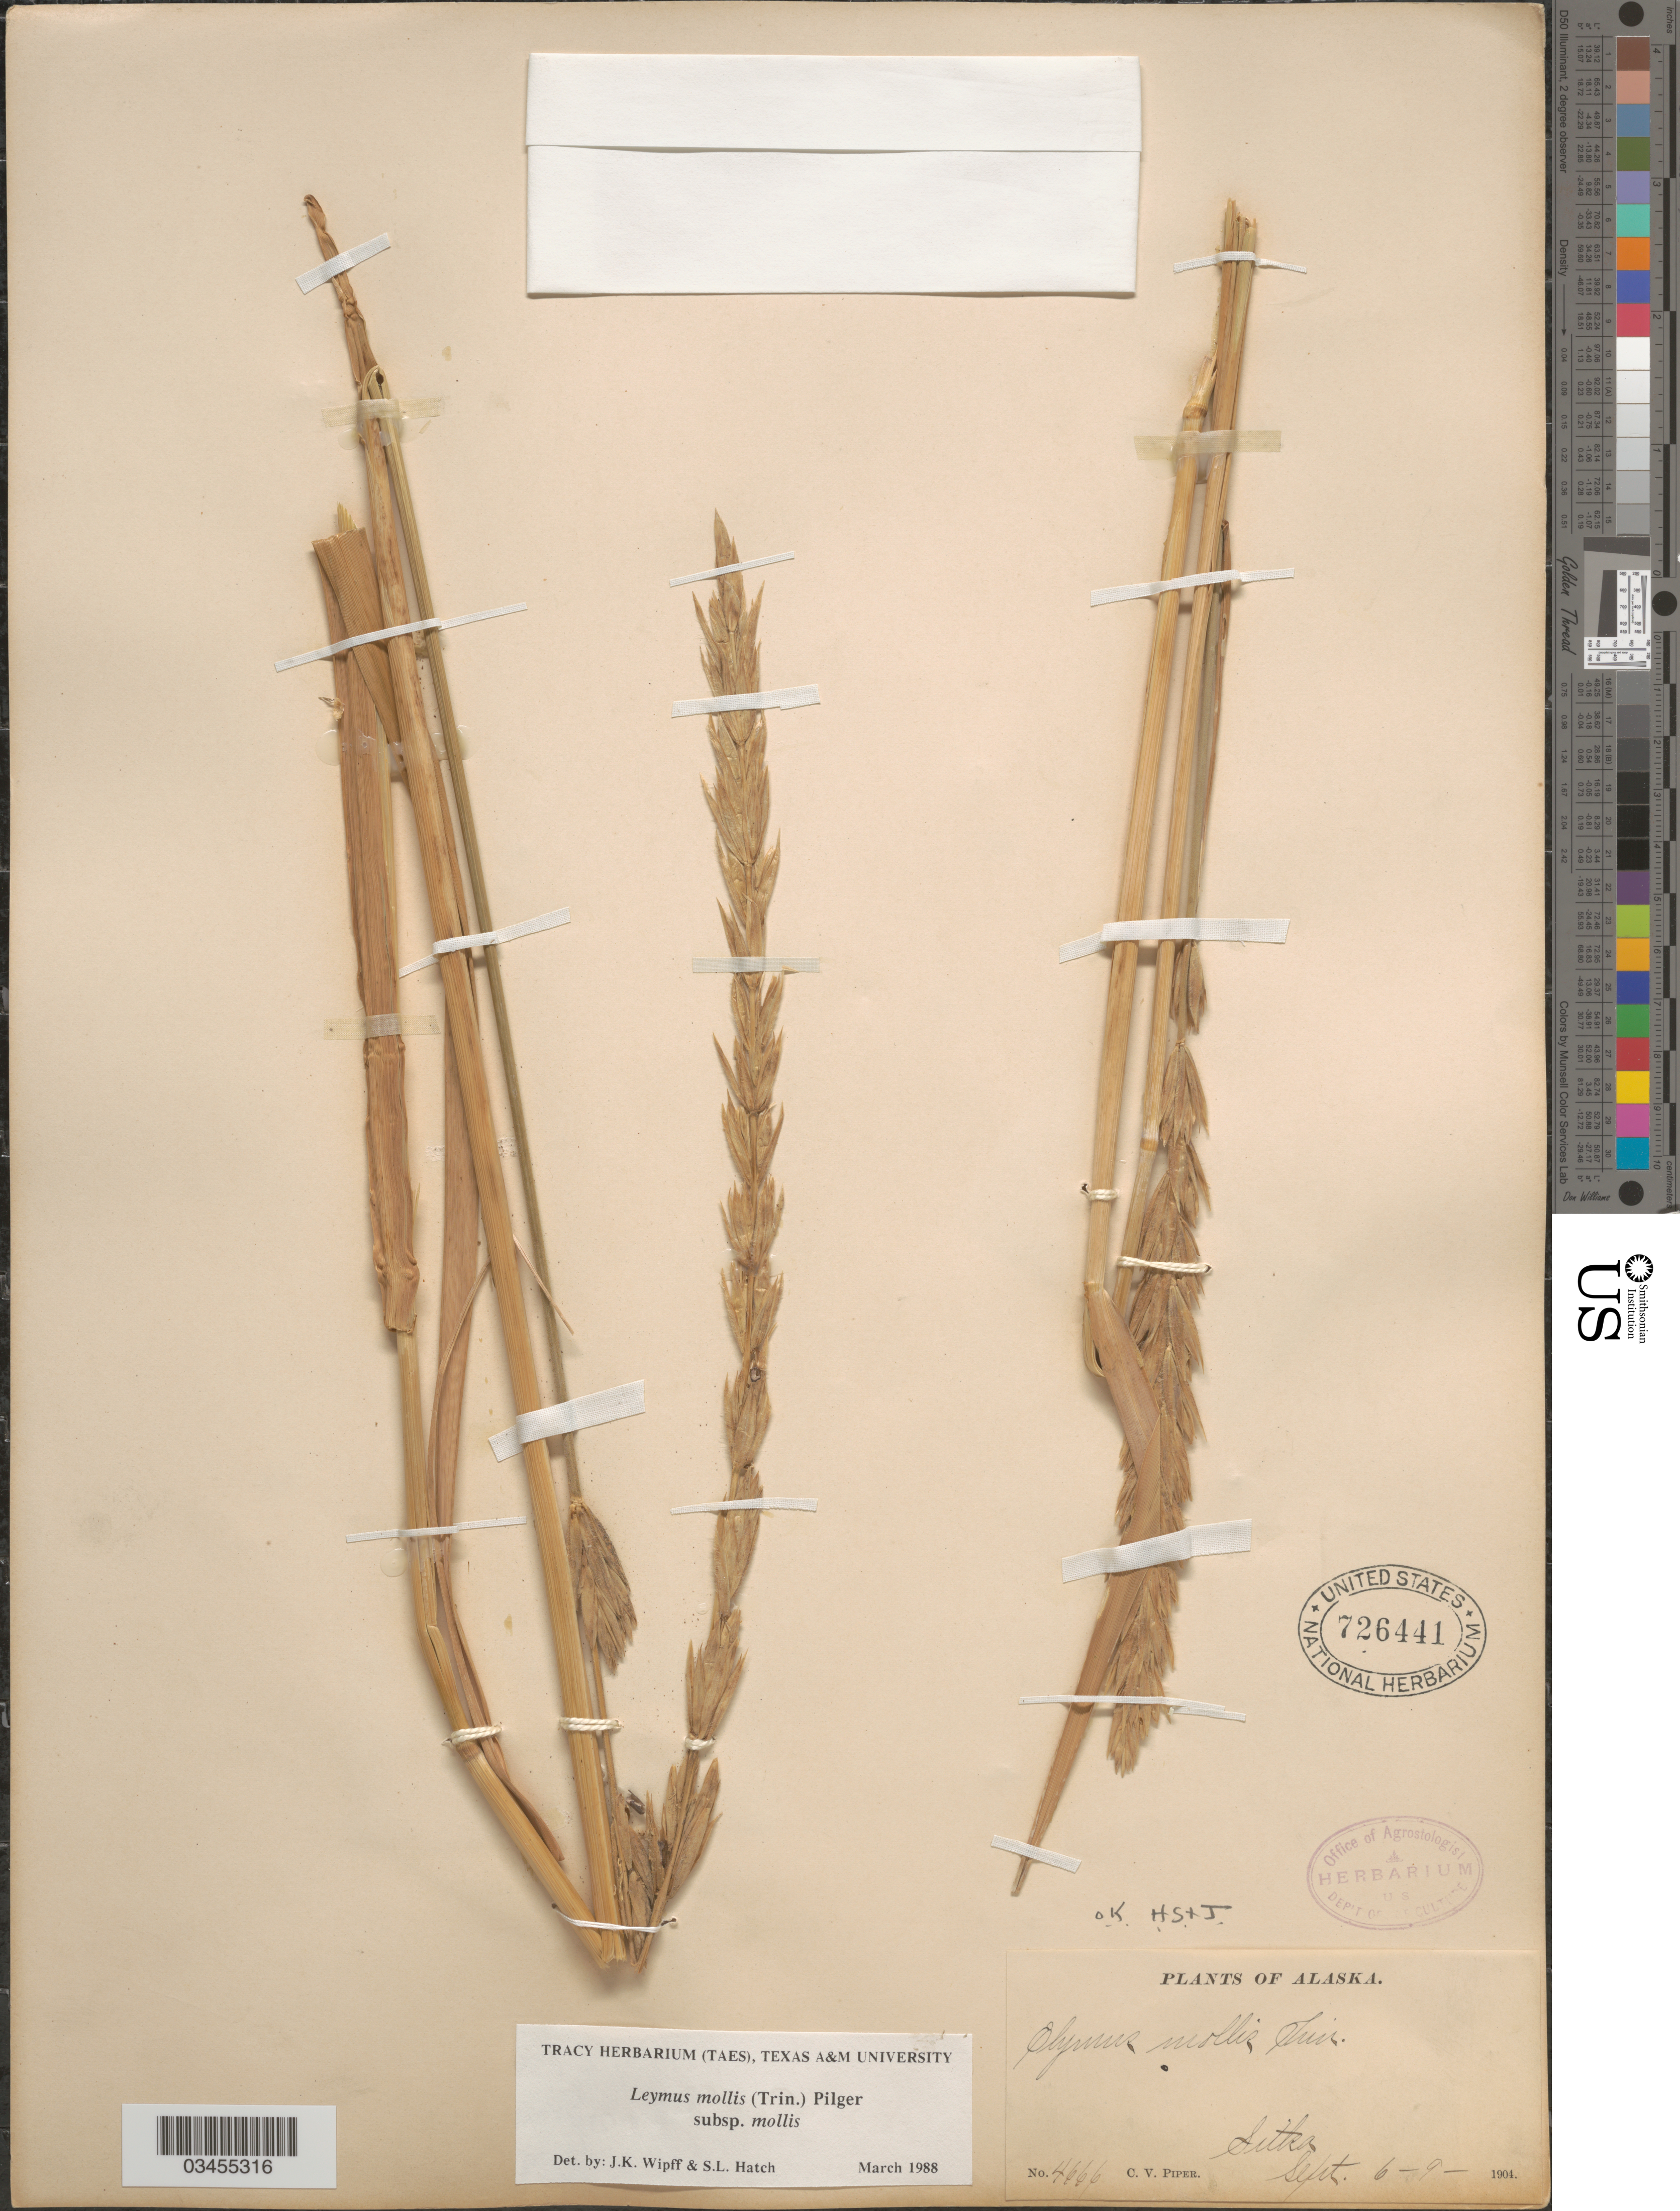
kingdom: Plantae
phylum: Tracheophyta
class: Liliopsida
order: Poales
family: Poaceae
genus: Leymus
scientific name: Leymus mollis subsp. mollis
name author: (Trin.) Pilg.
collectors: C. V. Piper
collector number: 4666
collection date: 1904-09-06/1904-09-09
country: United States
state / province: Alaska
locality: Sitka.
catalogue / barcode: US 726441